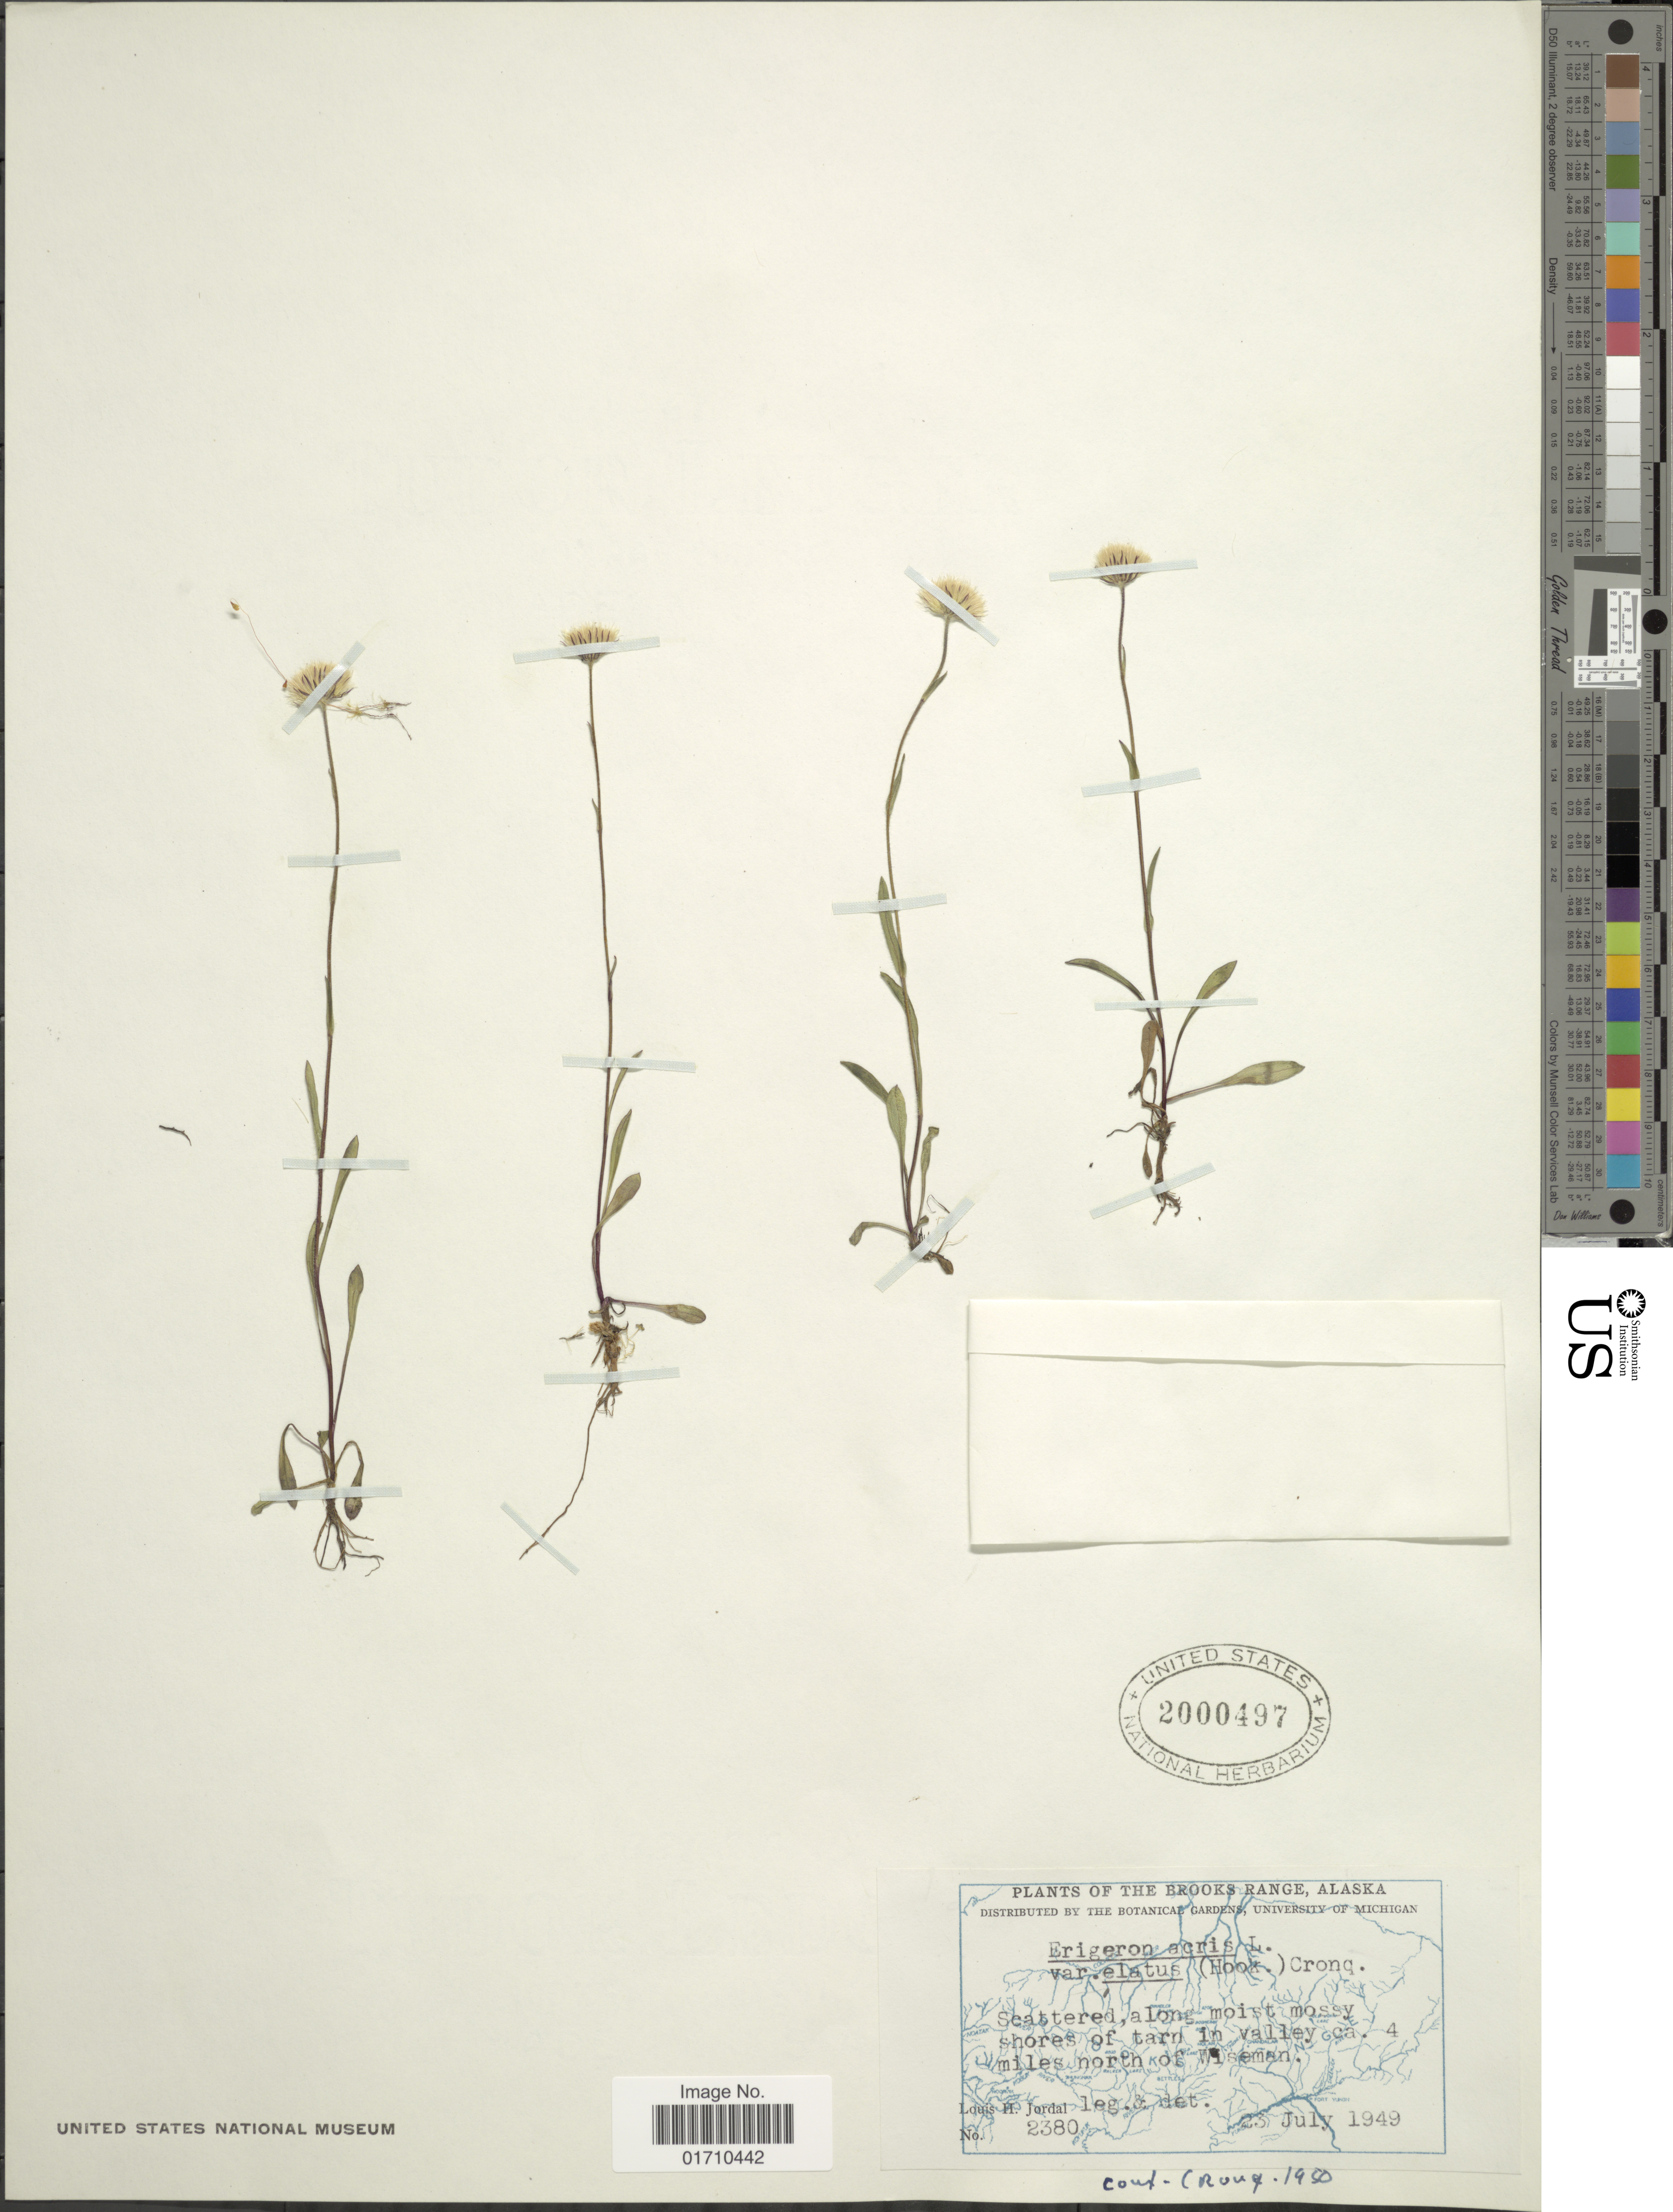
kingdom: Plantae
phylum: Tracheophyta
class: Magnoliopsida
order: Asterales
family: Asteraceae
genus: Erigeron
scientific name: Erigeron acris var. asteroides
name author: (Andrz.) DC.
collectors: L. Jordal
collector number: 2380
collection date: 1949-07-23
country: United States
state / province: Alaska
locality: The Brooks Range, Scattered, along moist mossy shores of tarn in valley ca. miles north of Wiseman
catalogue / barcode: US 2000497